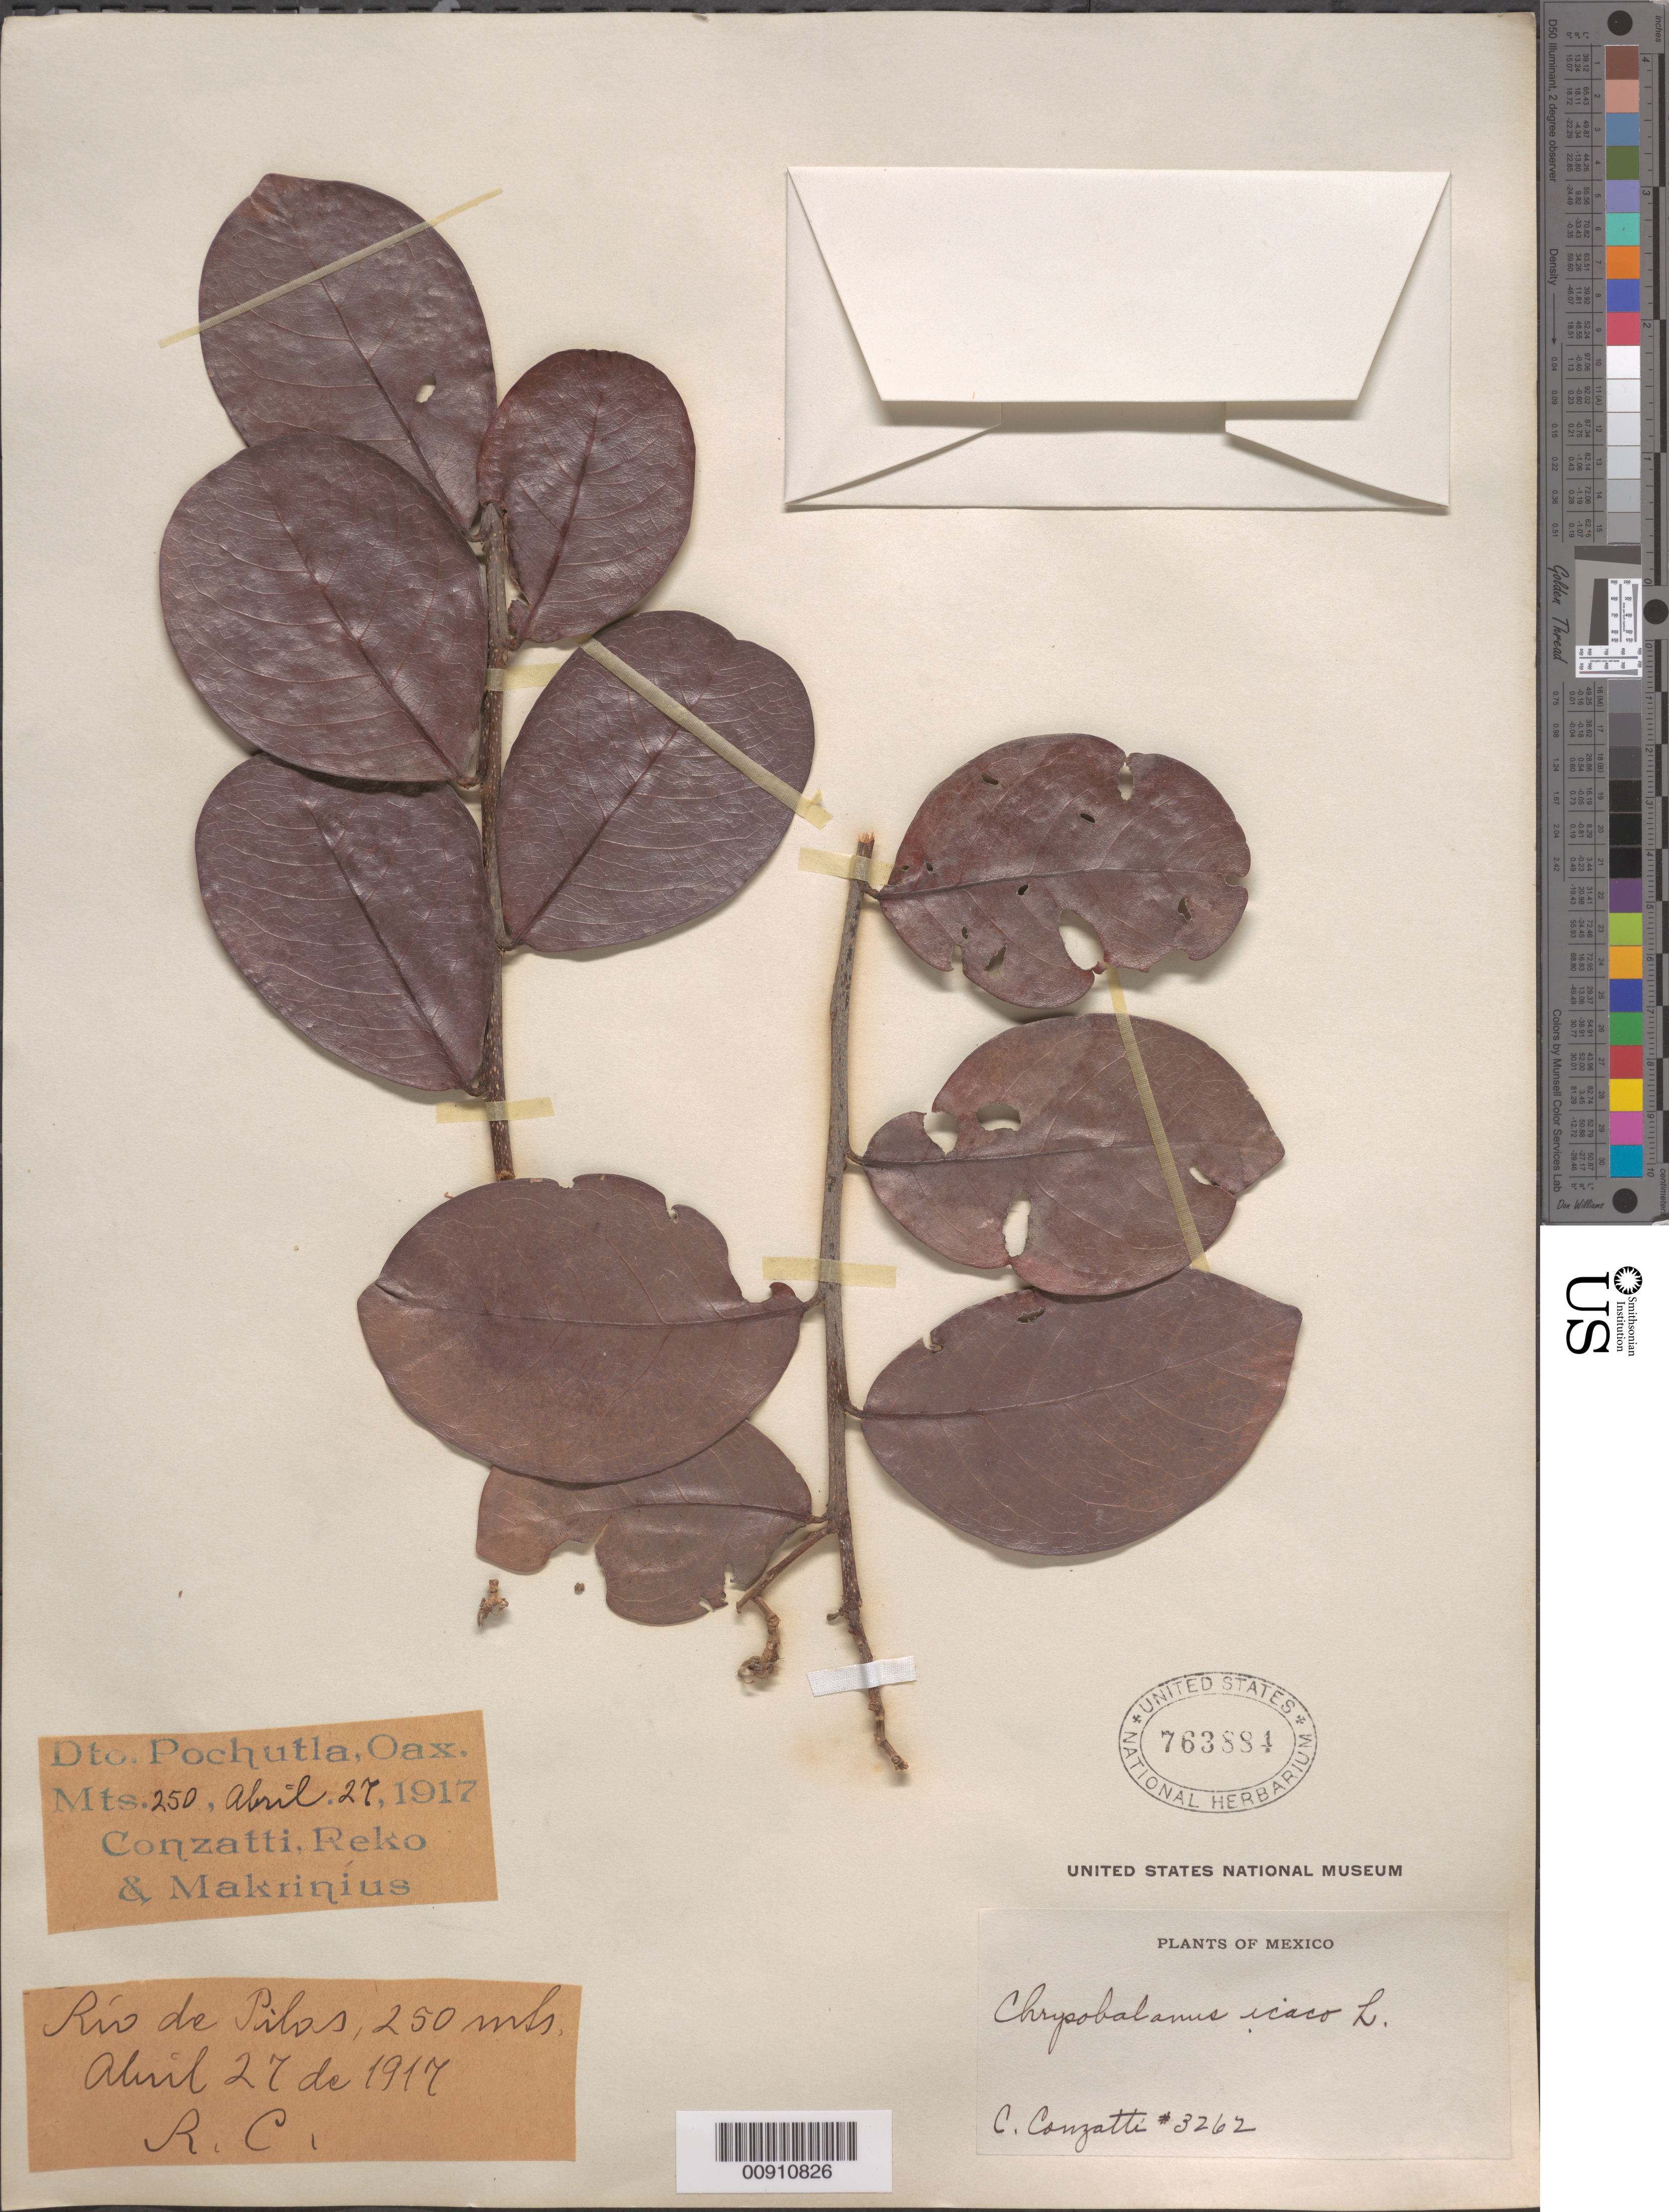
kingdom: Plantae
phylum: Tracheophyta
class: Magnoliopsida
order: Malpighiales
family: Chrysobalanaceae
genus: Chrysobalanus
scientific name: Chrysobalanus icaco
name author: L.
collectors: C. Conzatti, B. P. Reko & -. Makrinius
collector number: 3262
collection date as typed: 27 Apr 1917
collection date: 1917-04-27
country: Mexico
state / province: Oaxaca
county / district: Pochutla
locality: Río de Pilas.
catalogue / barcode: US 763884